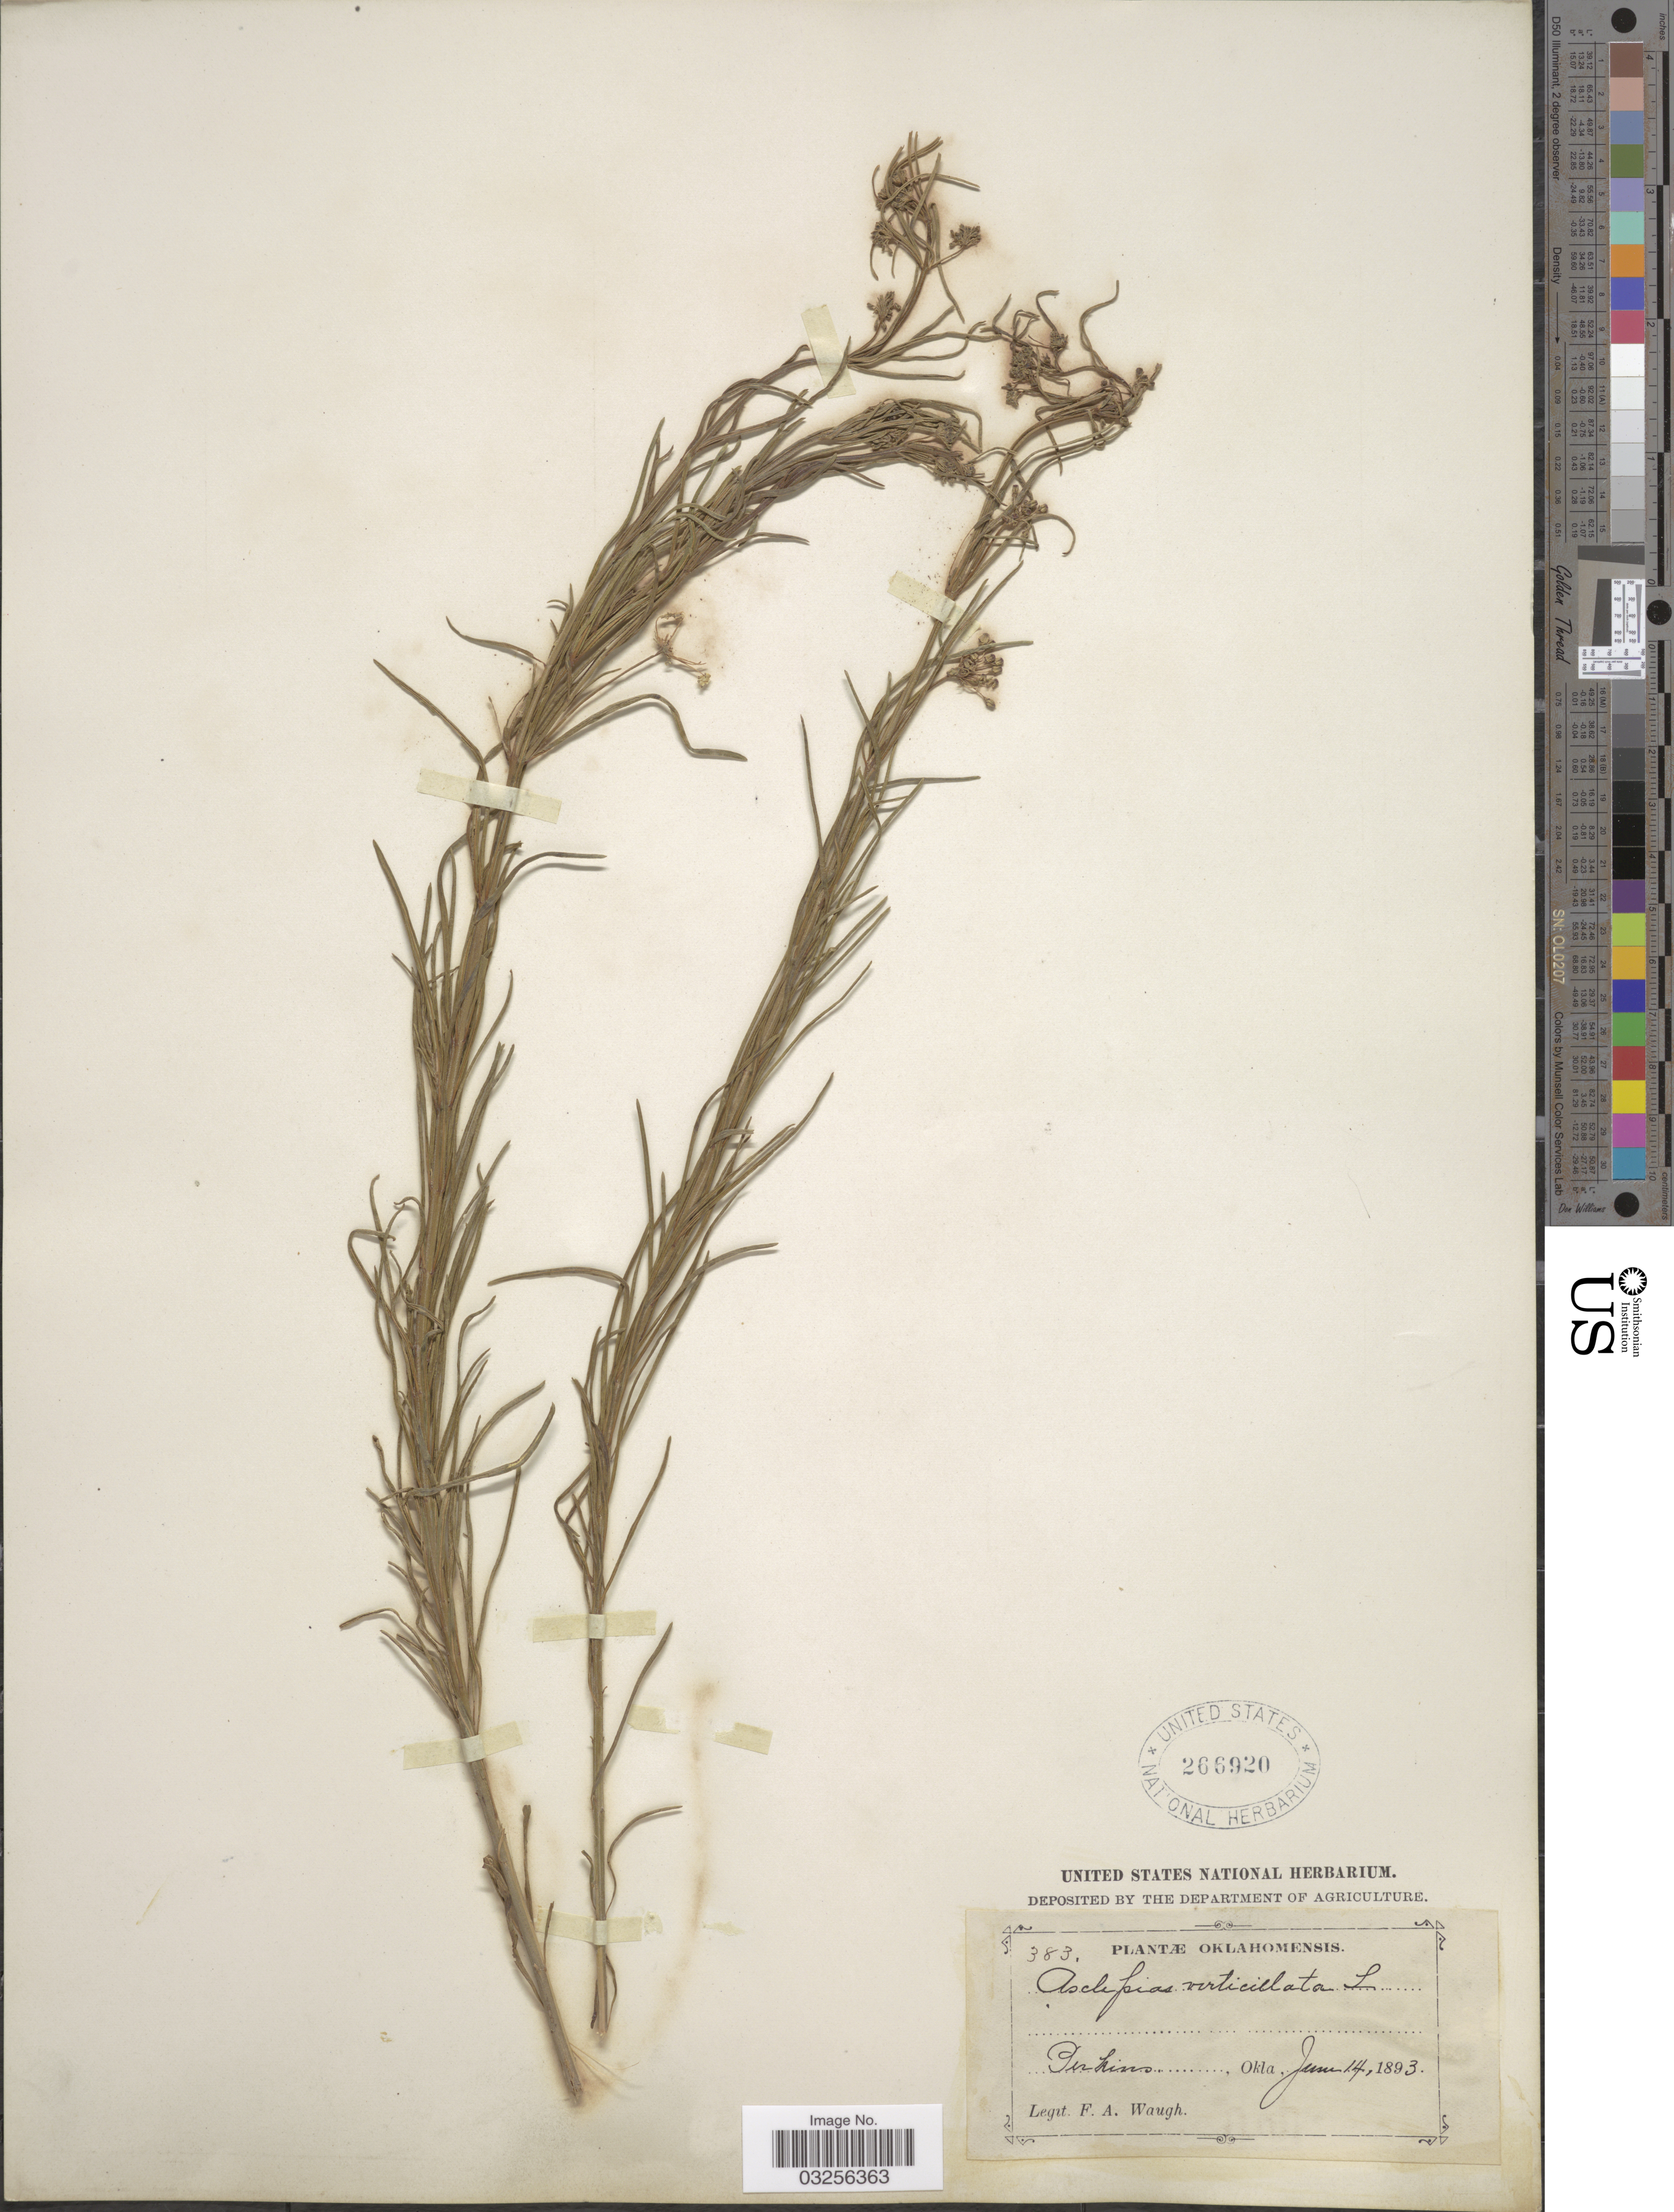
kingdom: Plantae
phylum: Tracheophyta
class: Magnoliopsida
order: Gentianales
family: Apocynaceae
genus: Asclepias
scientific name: Asclepias verticillata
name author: L.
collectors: F. Waugh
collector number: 383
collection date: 1893-06-14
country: United States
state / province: Oklahoma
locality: Perkins.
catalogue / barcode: US 266920